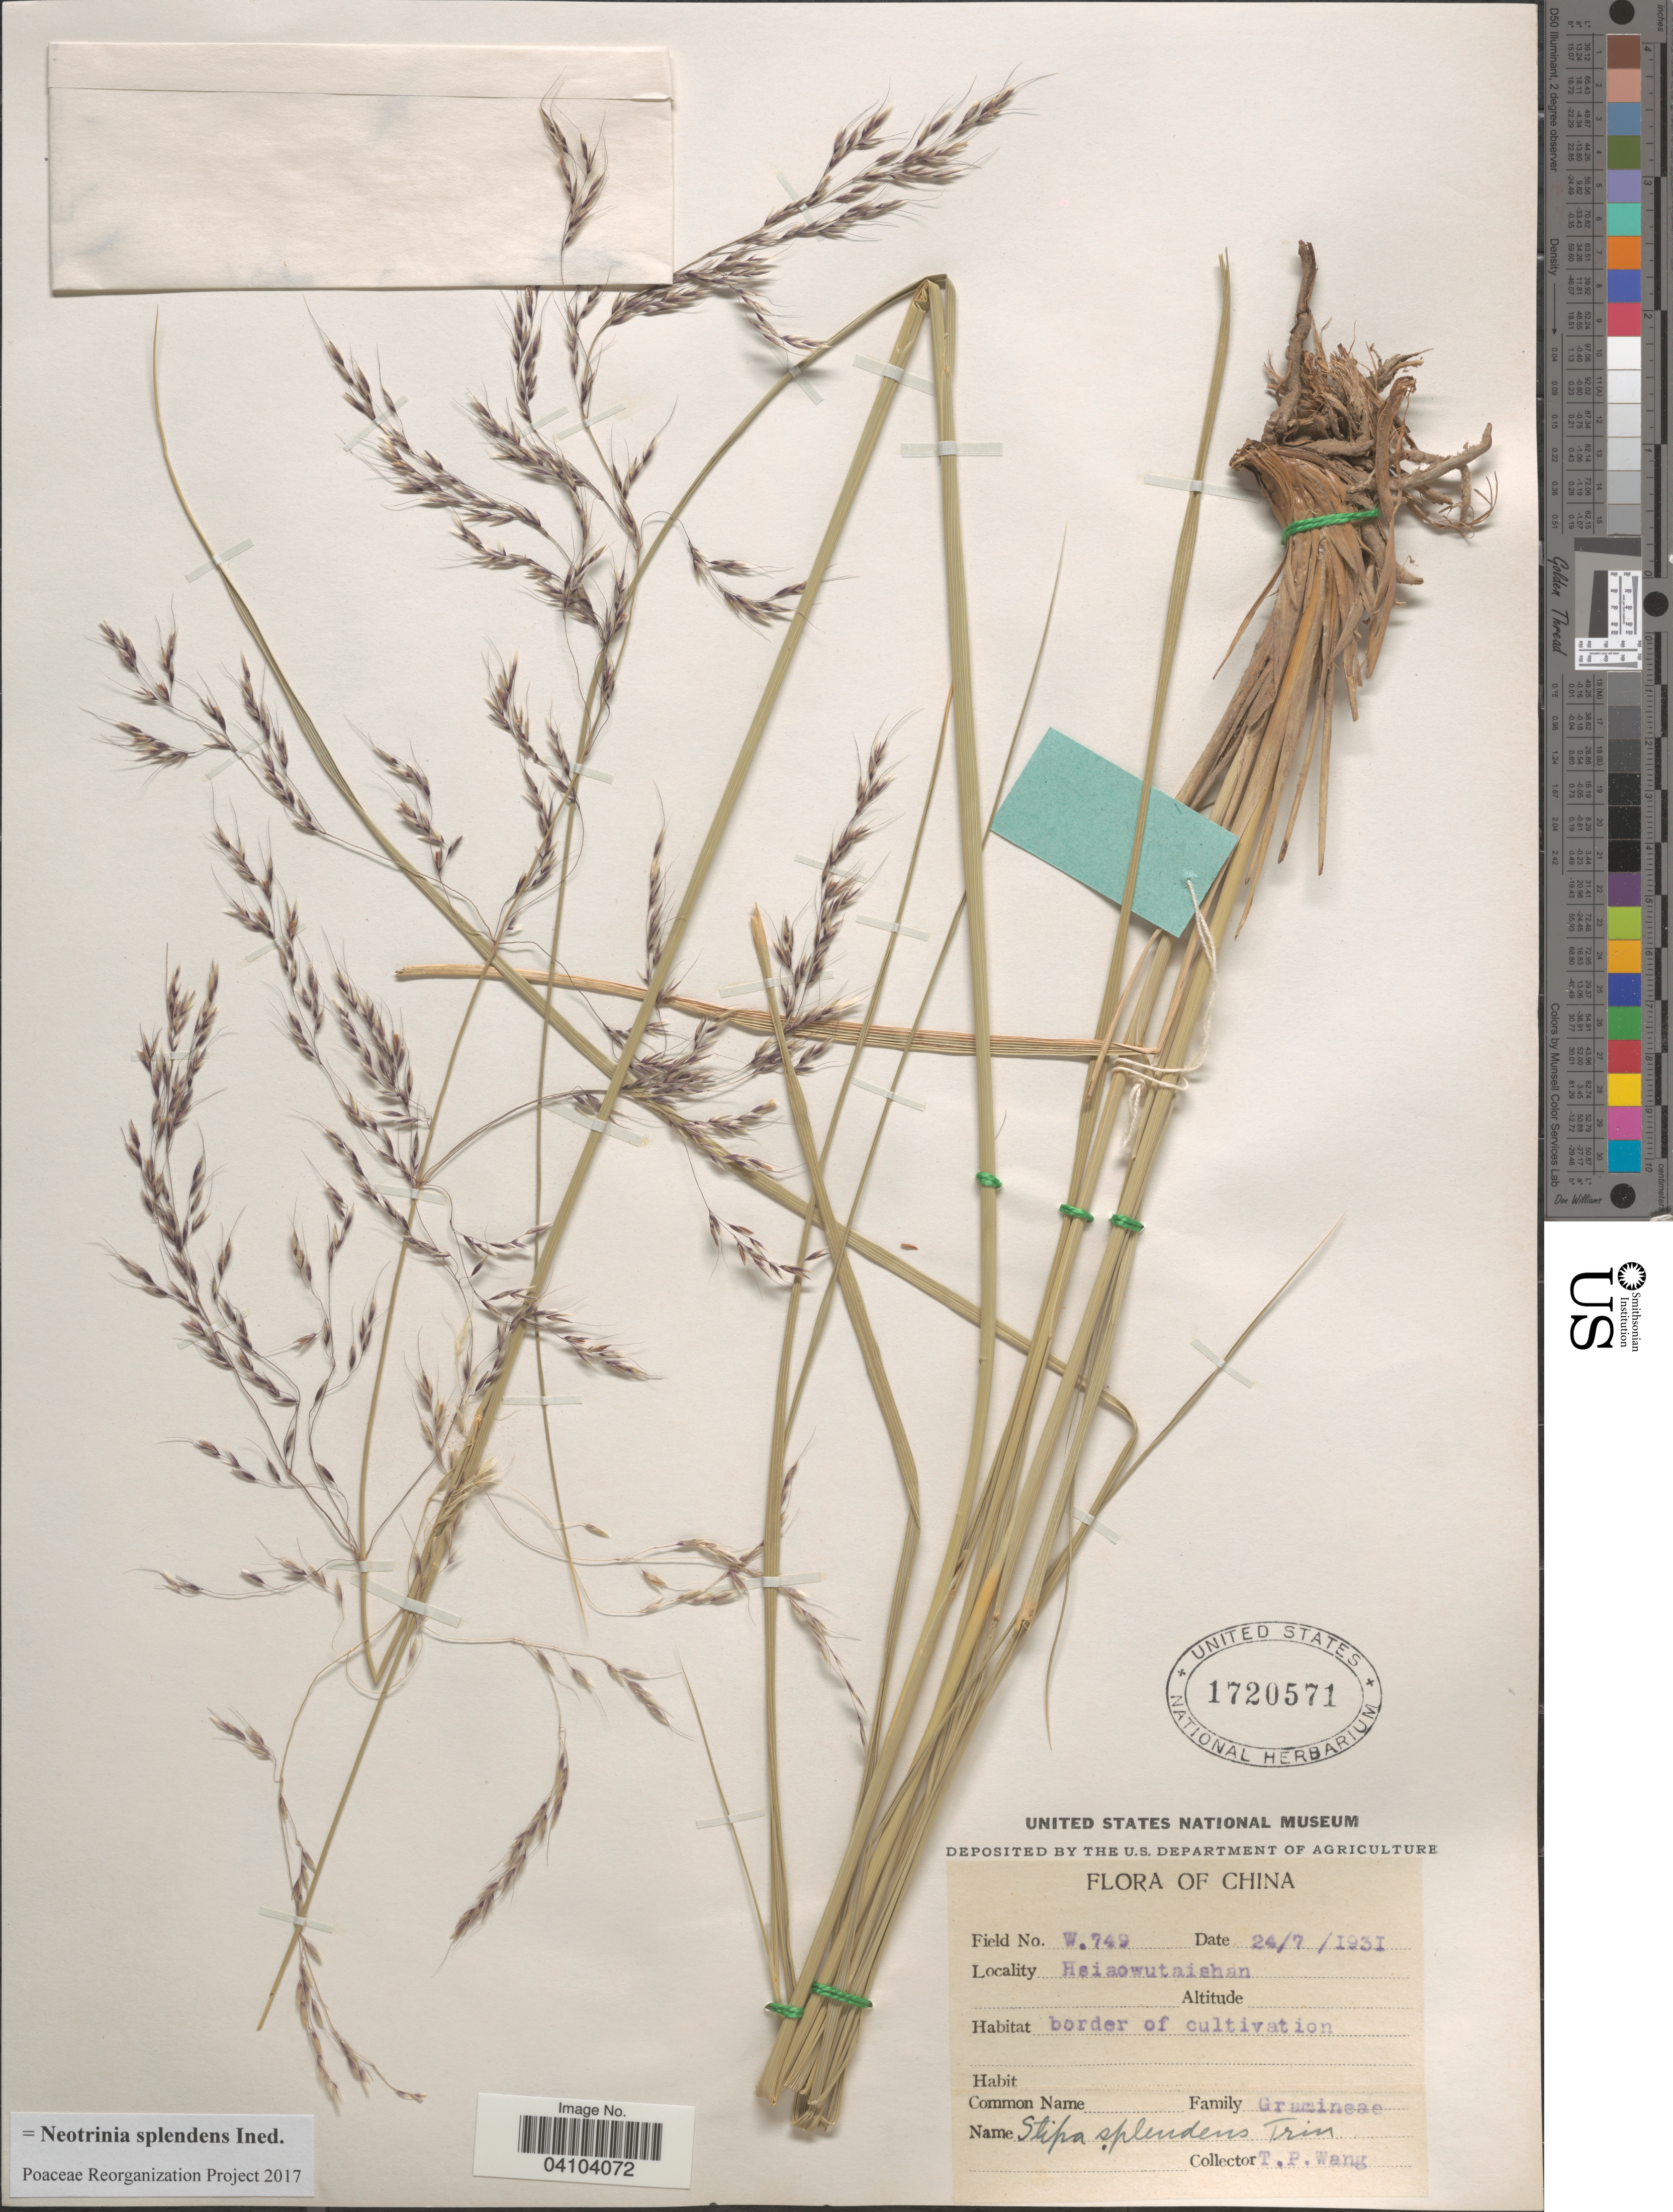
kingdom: Plantae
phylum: Tracheophyta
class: Liliopsida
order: Poales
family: Poaceae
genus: Neotrinia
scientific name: Neotrinia splendens (Trin.) M. Nobis, P.D. Gudkova & A. Nowak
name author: (Trin.)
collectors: T. Wang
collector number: W.749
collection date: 1931-07-24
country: China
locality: Hsiaowutaishan. Border of cultivation.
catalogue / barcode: US 1720571